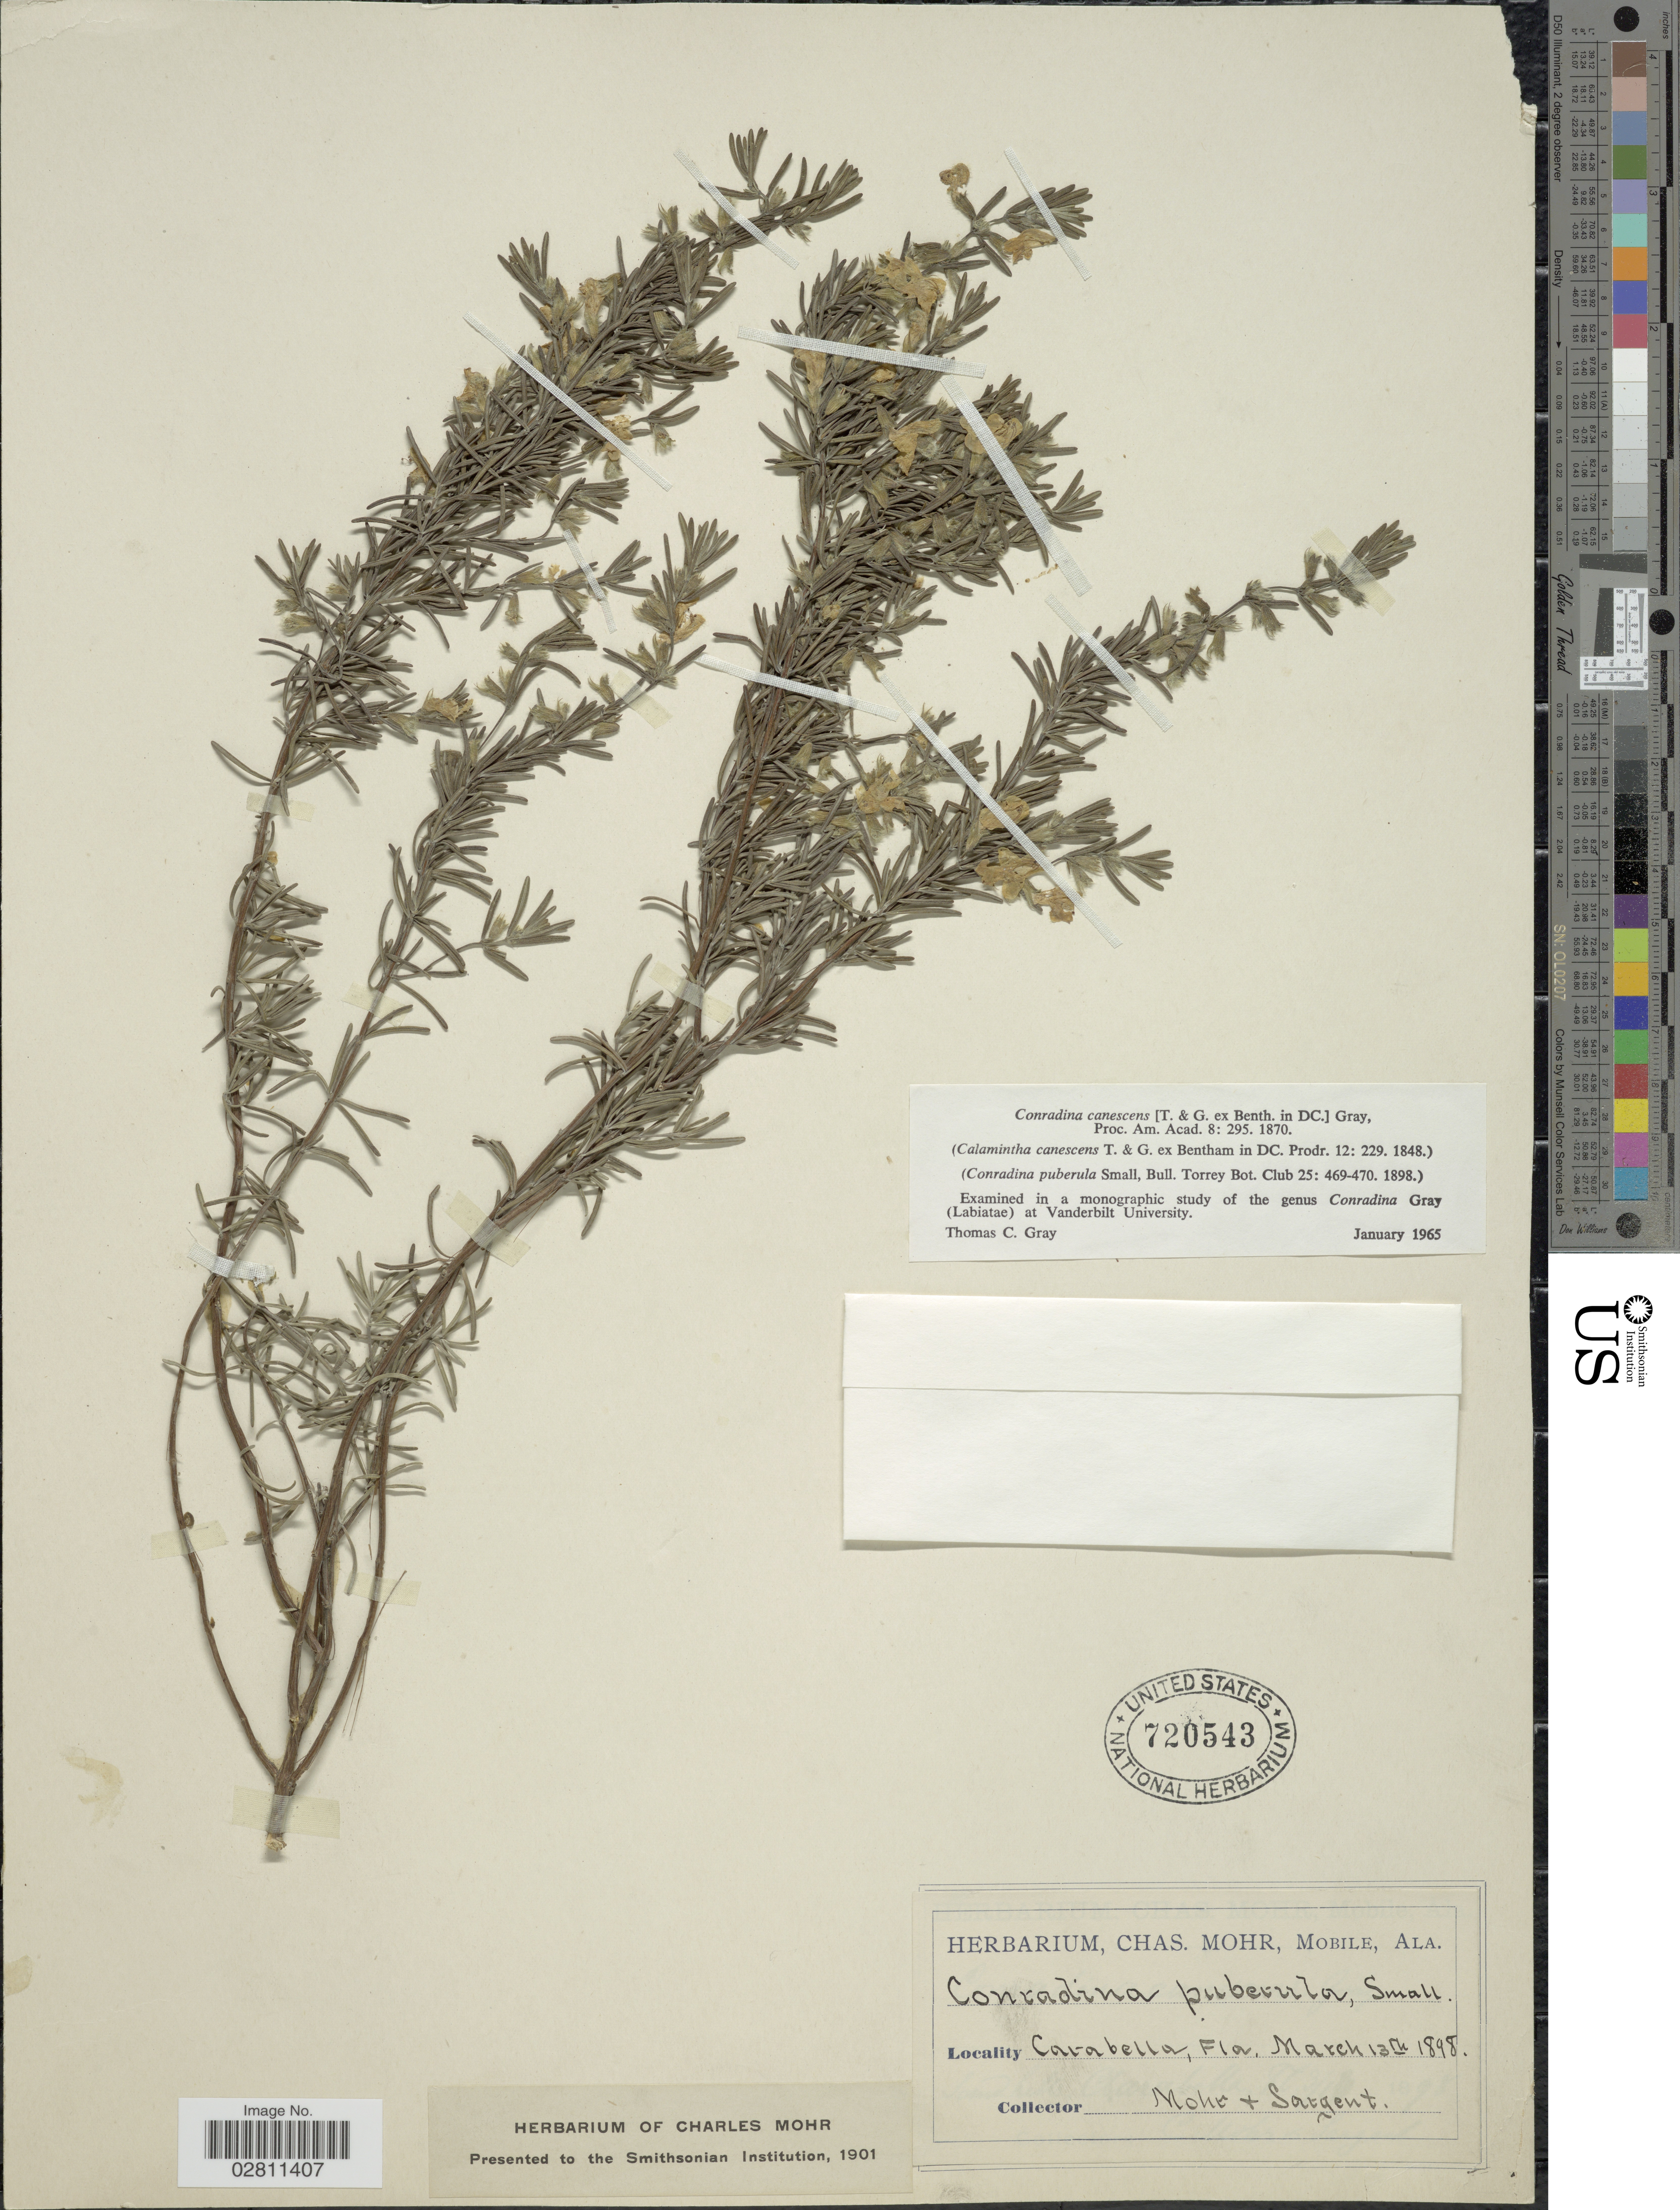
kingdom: Plantae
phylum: Tracheophyta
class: Magnoliopsida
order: Lamiales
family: Lamiaceae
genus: Conradina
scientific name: Conradina canescens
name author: A. Gray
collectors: Mohr, -- & -- Sargent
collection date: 1898-03-13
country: United States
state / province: Florida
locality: Carabella, Fla.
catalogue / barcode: US 720543